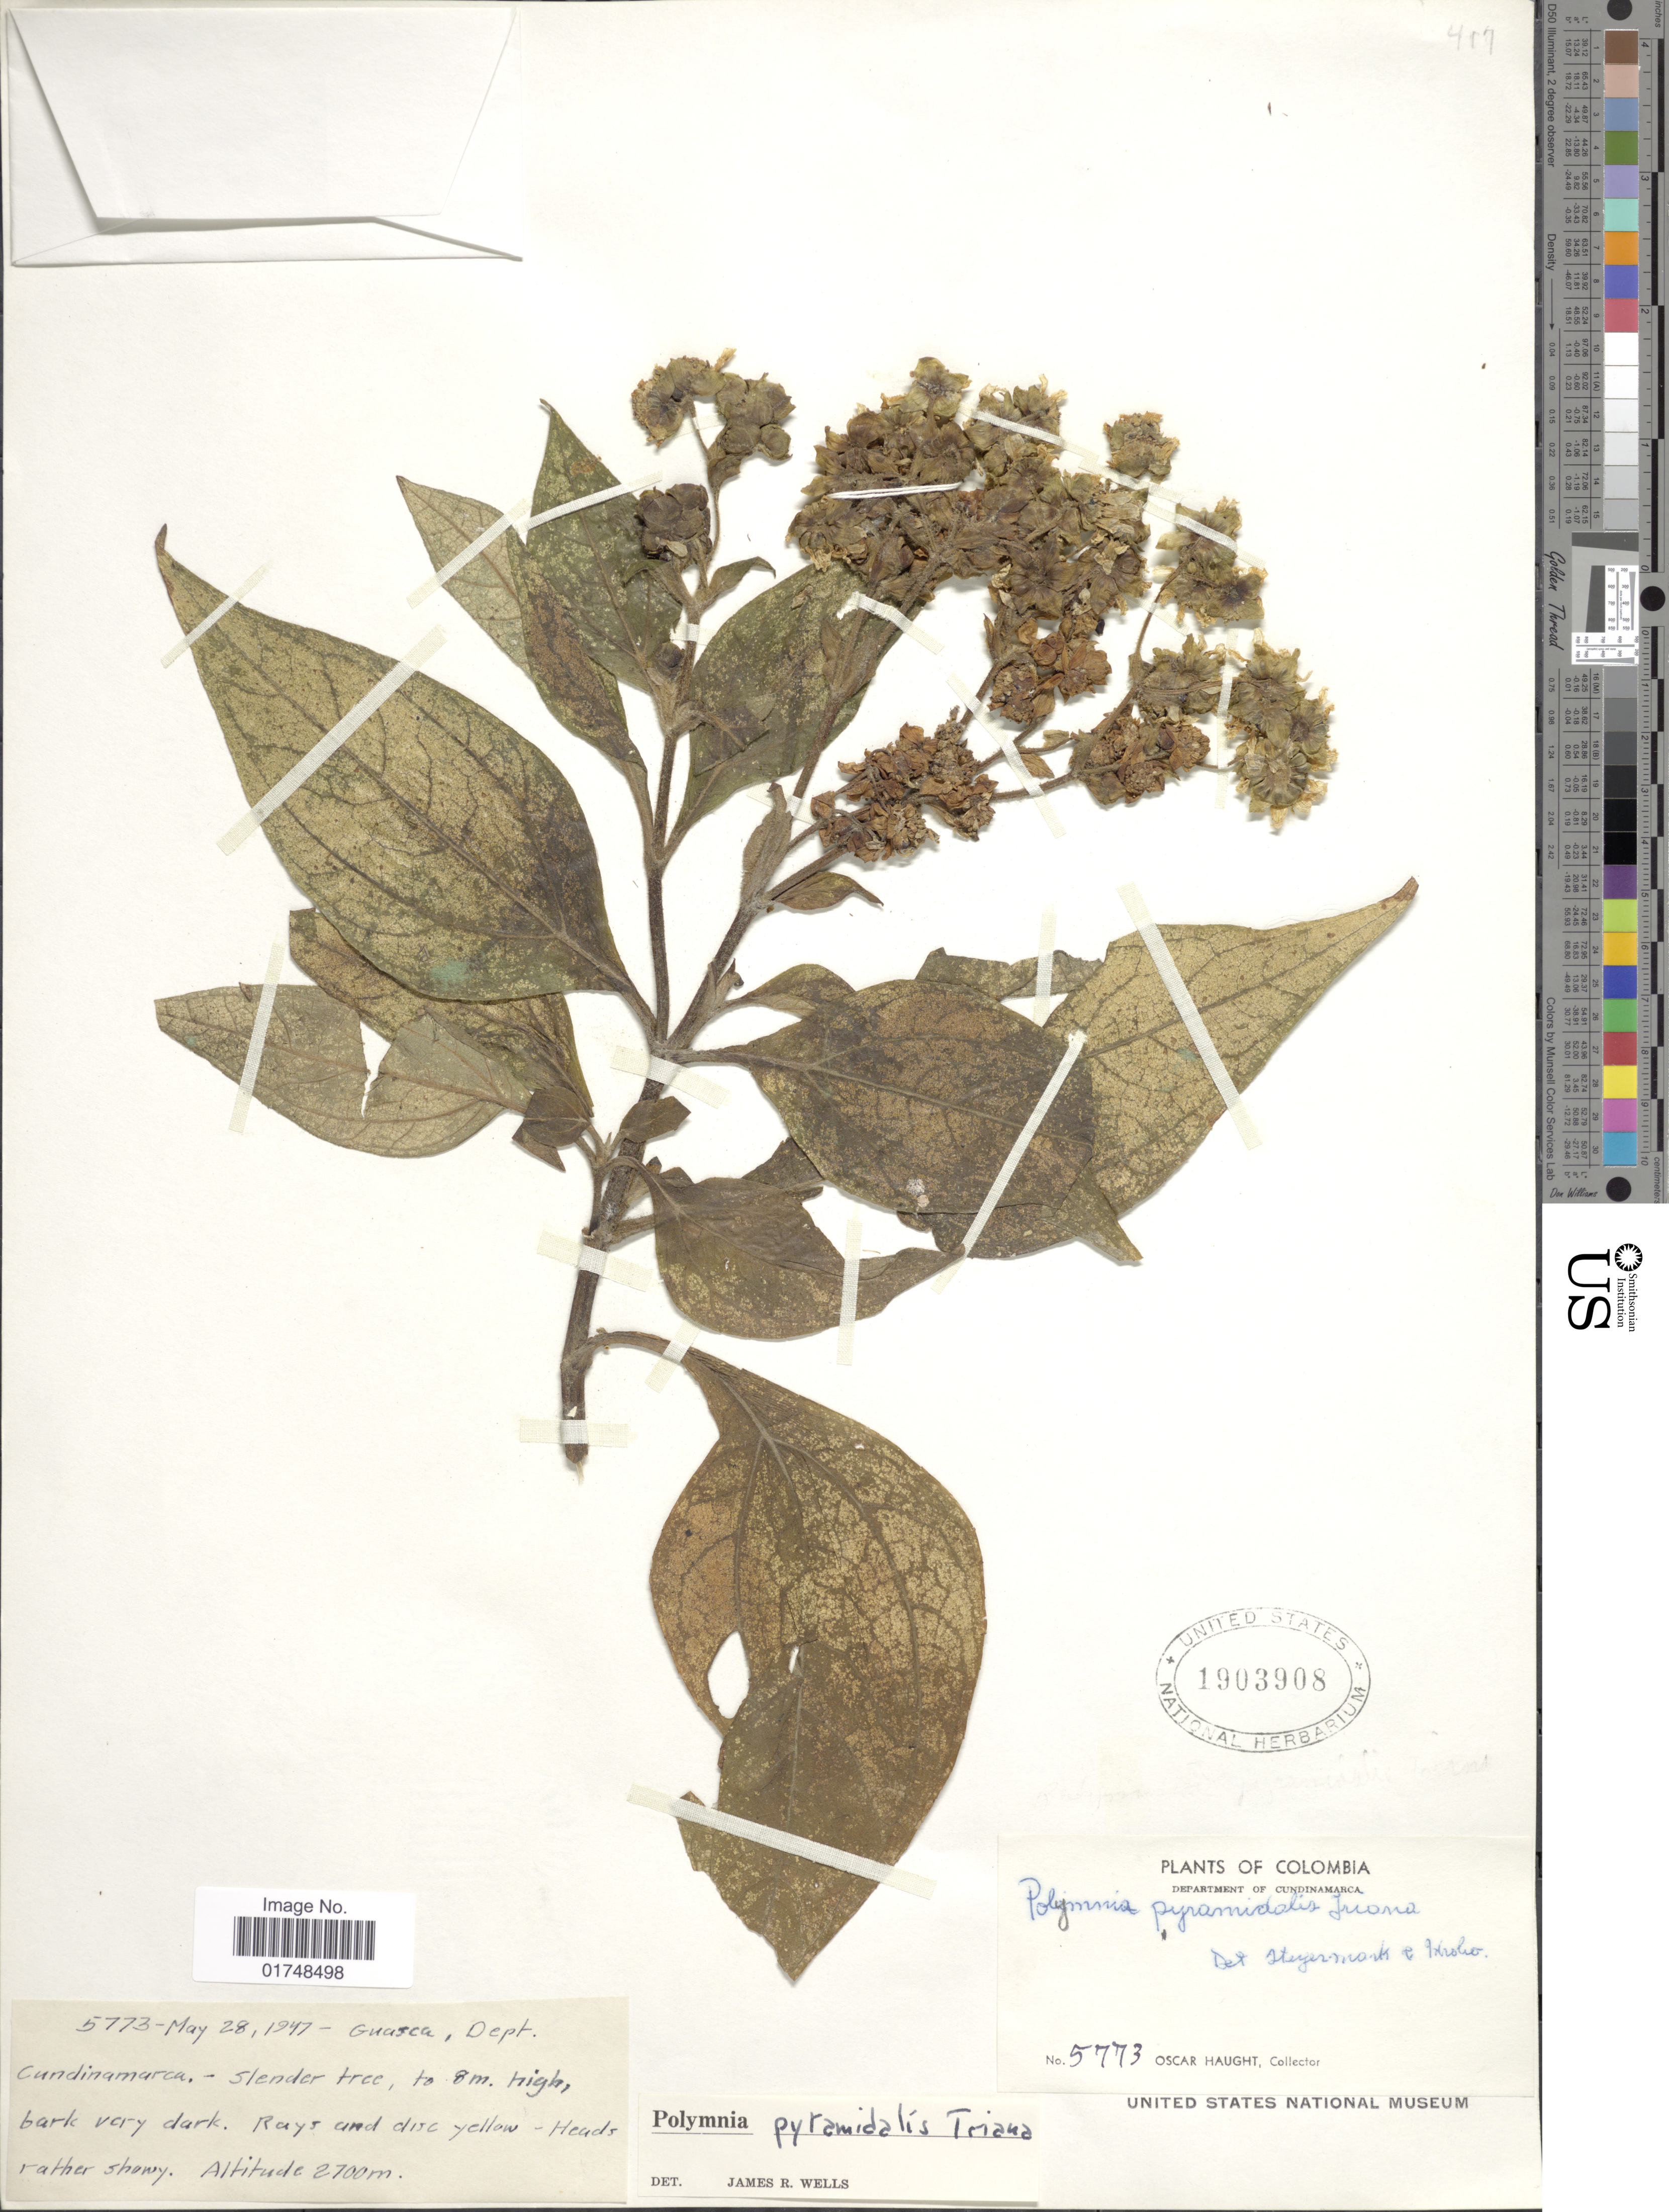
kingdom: Plantae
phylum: Tracheophyta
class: Magnoliopsida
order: Asterales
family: Asteraceae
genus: Smallanthus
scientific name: Smallanthus pyramidalis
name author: (Triana) H. Rob.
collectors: O. L. Haught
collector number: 5773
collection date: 1947-05-28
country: Colombia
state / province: Cundinamarca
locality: Department of Cundinamarca. Gausca.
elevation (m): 2700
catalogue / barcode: US 1903908